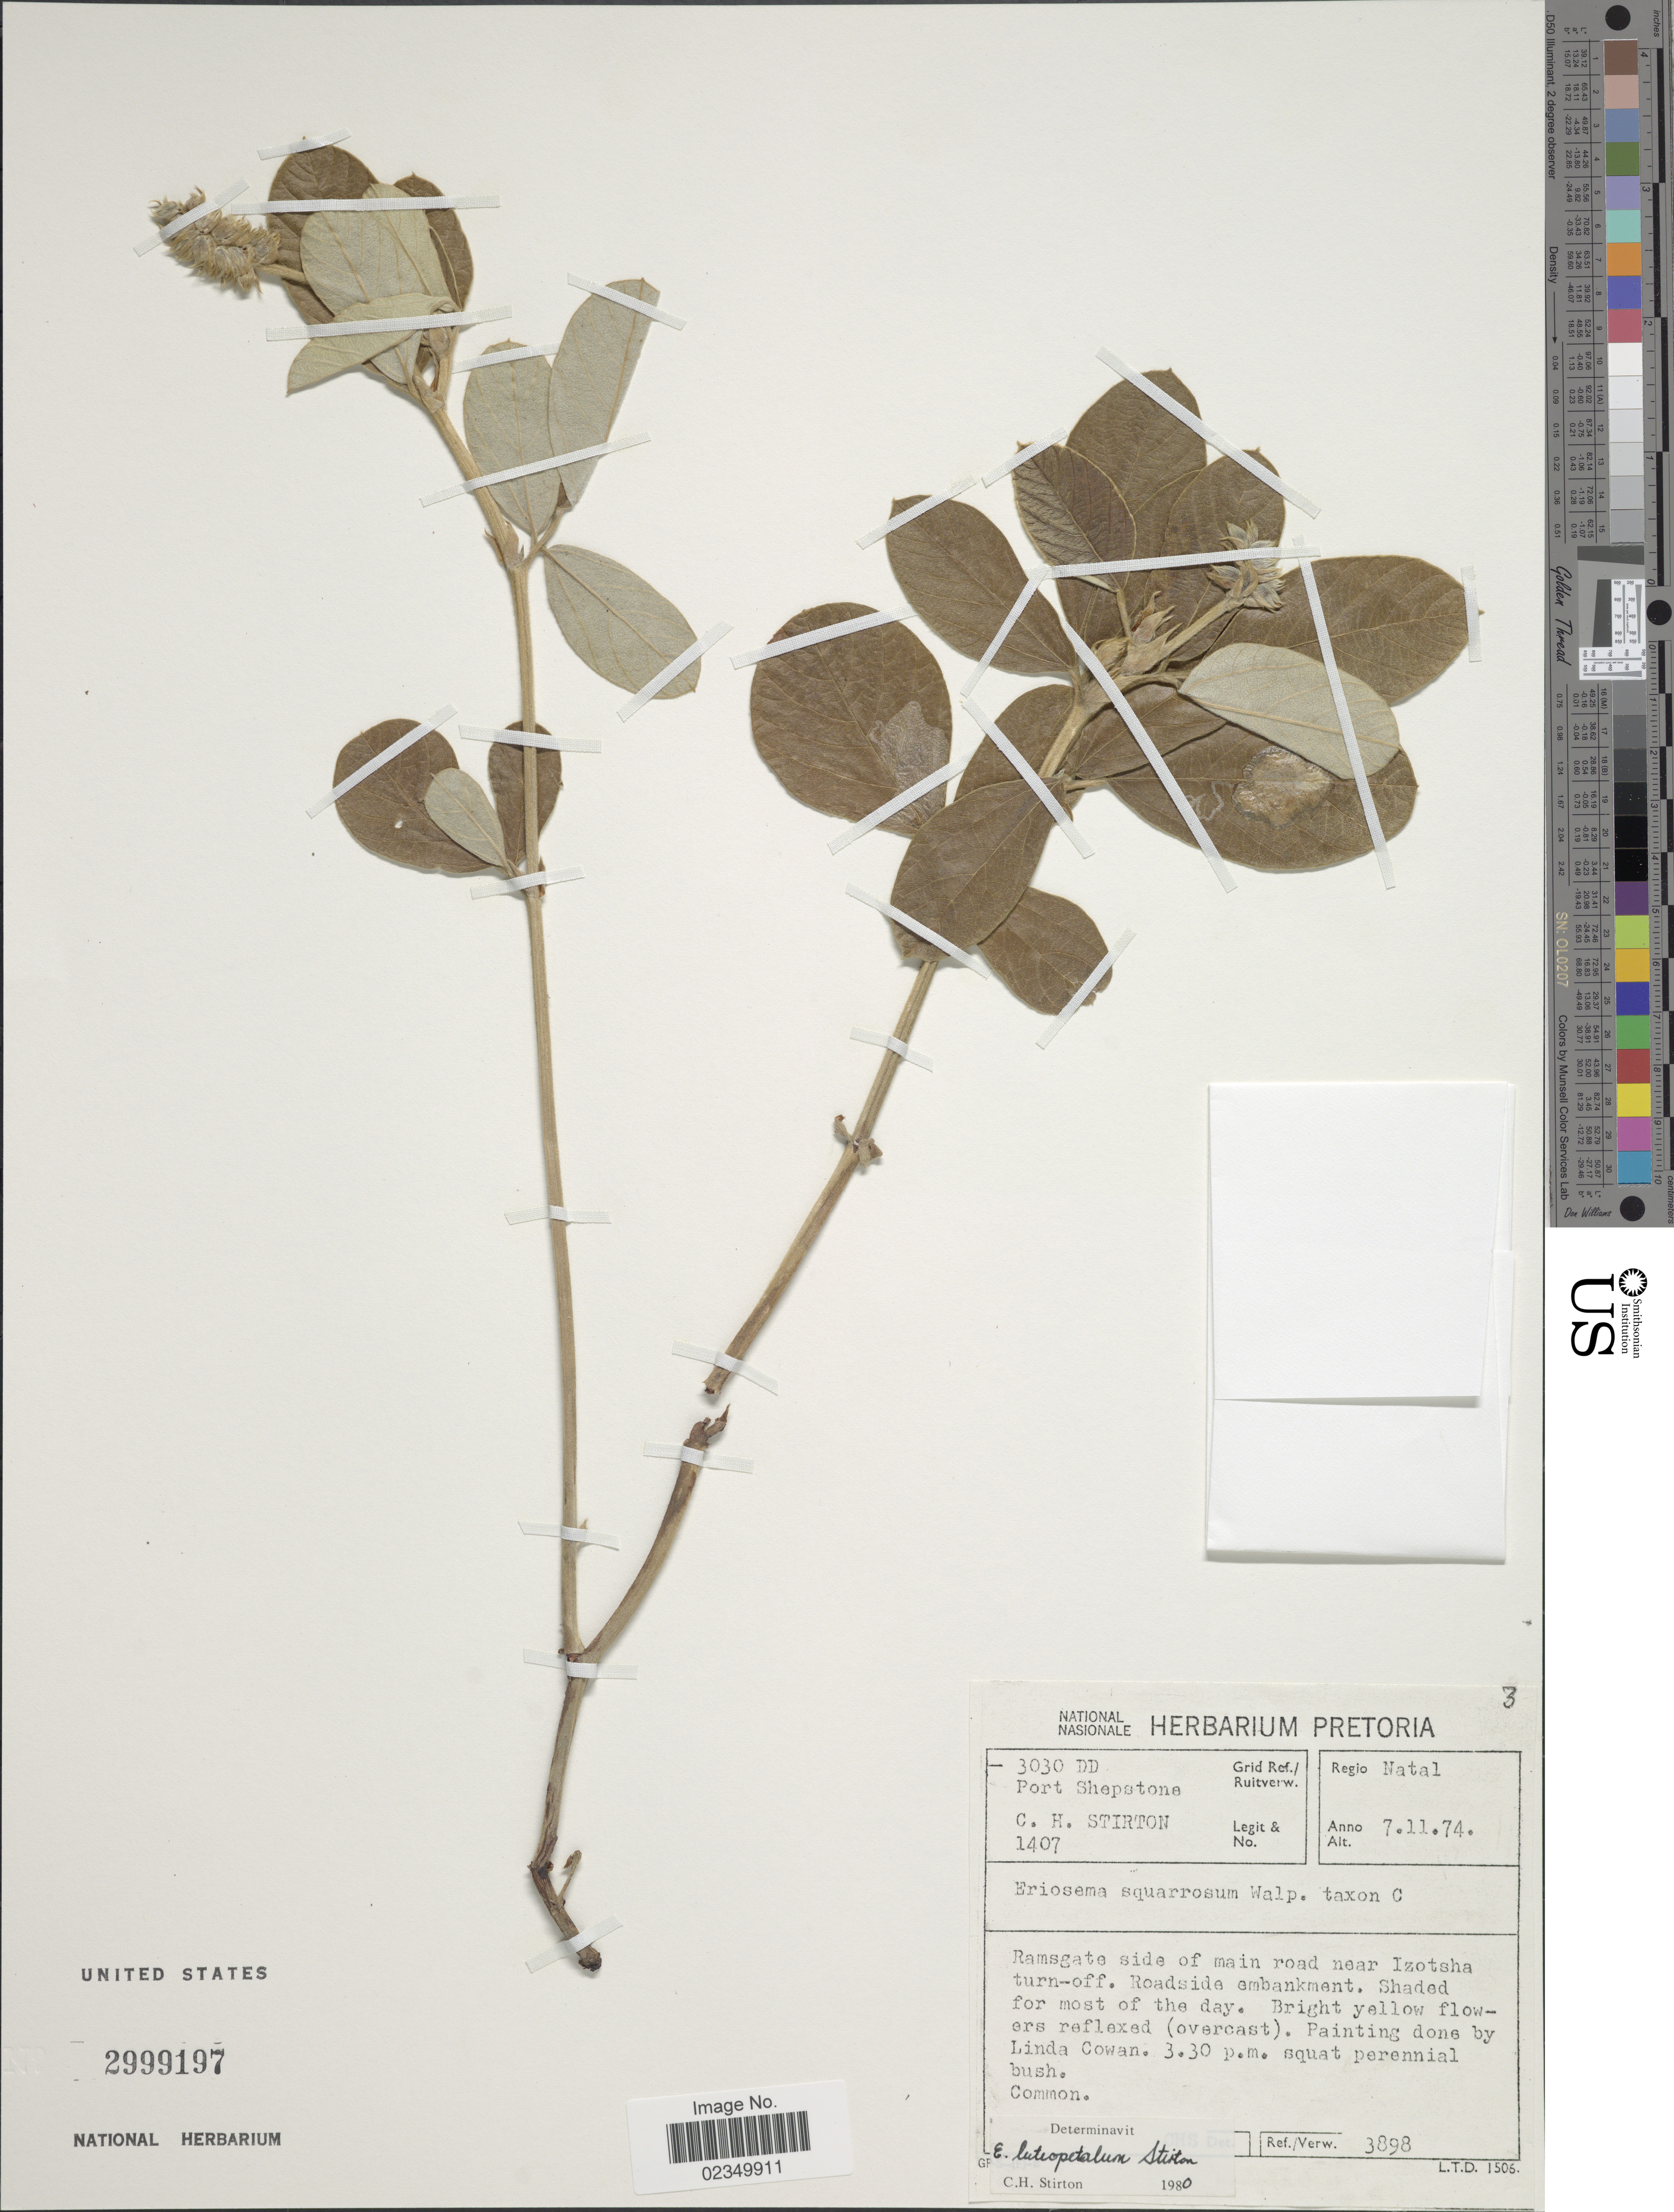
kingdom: Plantae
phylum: Tracheophyta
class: Magnoliopsida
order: Fabales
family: Fabaceae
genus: Eriosema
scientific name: Eriosema luteopetalum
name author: C.H. Stirt.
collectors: C. H. Stirton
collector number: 1407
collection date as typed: Transcribed d/m/y: 7/11/74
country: South Africa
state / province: KwaZulu-Natal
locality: Natal, Ramsgate side of main road near Izotsha turn-off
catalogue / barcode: US 2999197